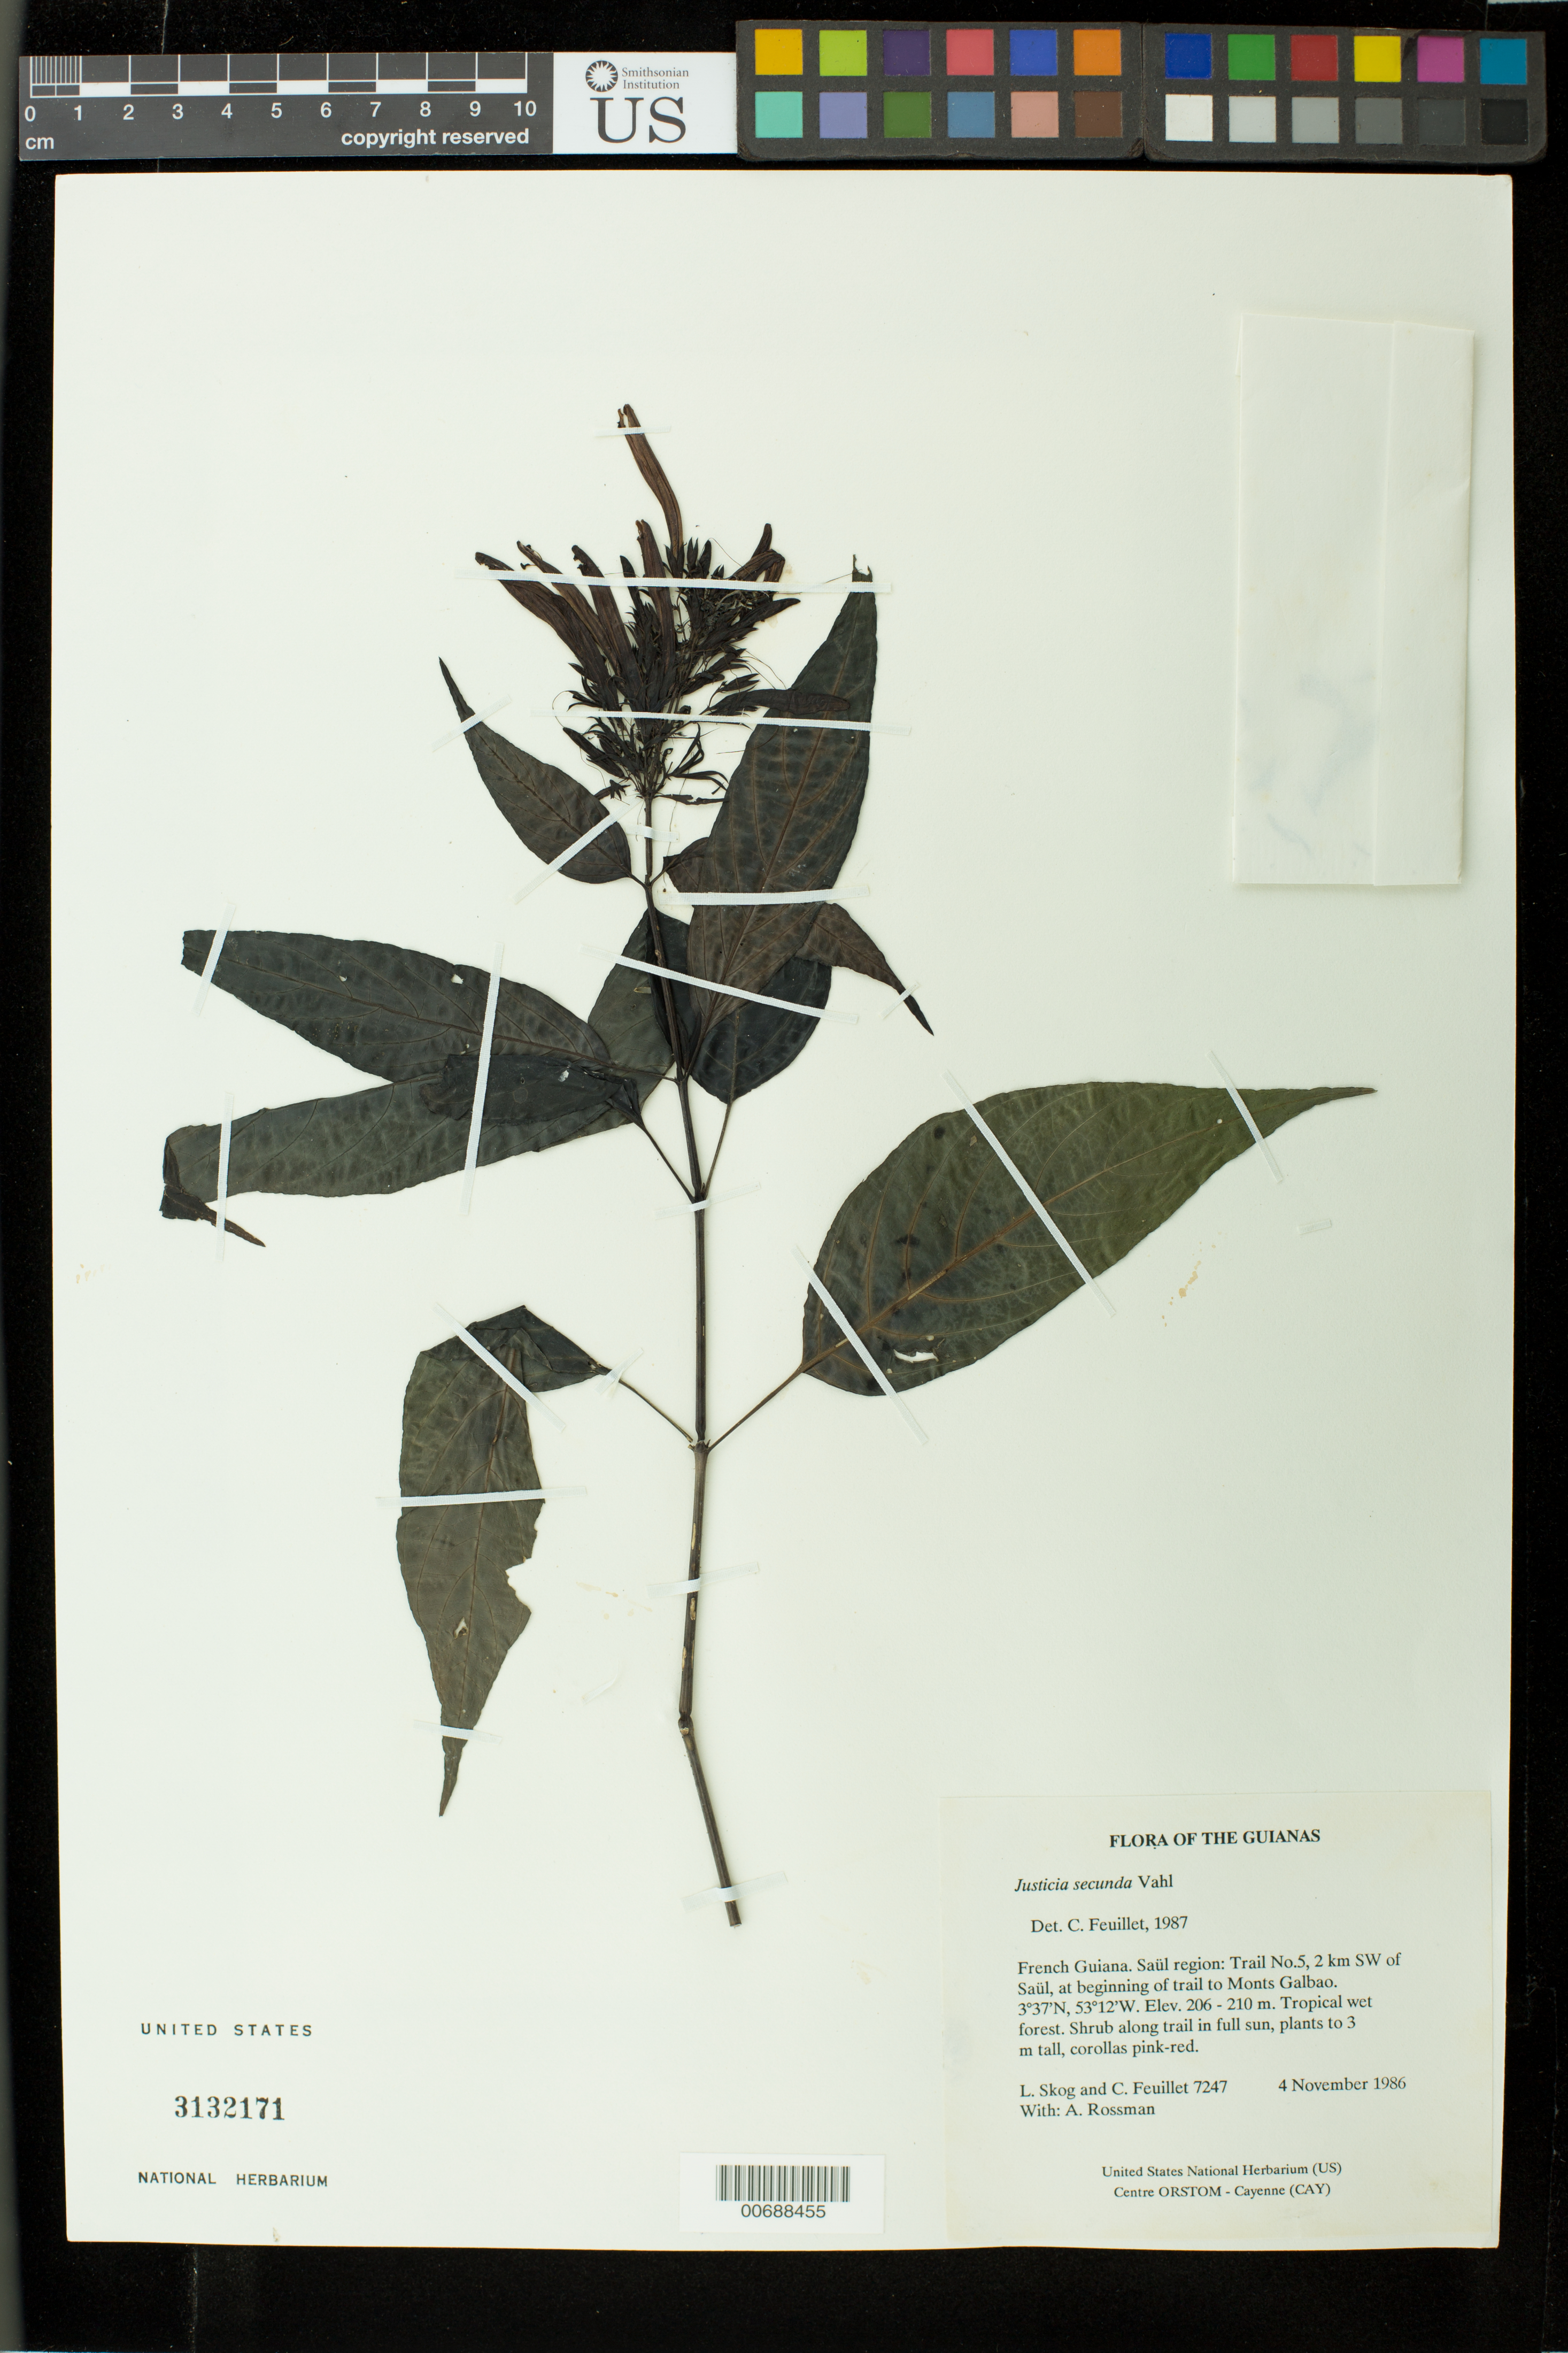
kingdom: Plantae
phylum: Tracheophyta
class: Magnoliopsida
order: Lamiales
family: Acanthaceae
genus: Justicia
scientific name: Justicia secunda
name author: Vahl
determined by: Feuillet, C.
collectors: L. E. Skog, C. Feuillet & A. Rossman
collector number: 7247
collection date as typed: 4 November 1986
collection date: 1986-11-04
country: French Guiana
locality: Trail No.5, 2 km SW of Saül, at beginning of trail to Monts Galbao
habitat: Tropical wet forest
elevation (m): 206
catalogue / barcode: US 3132171